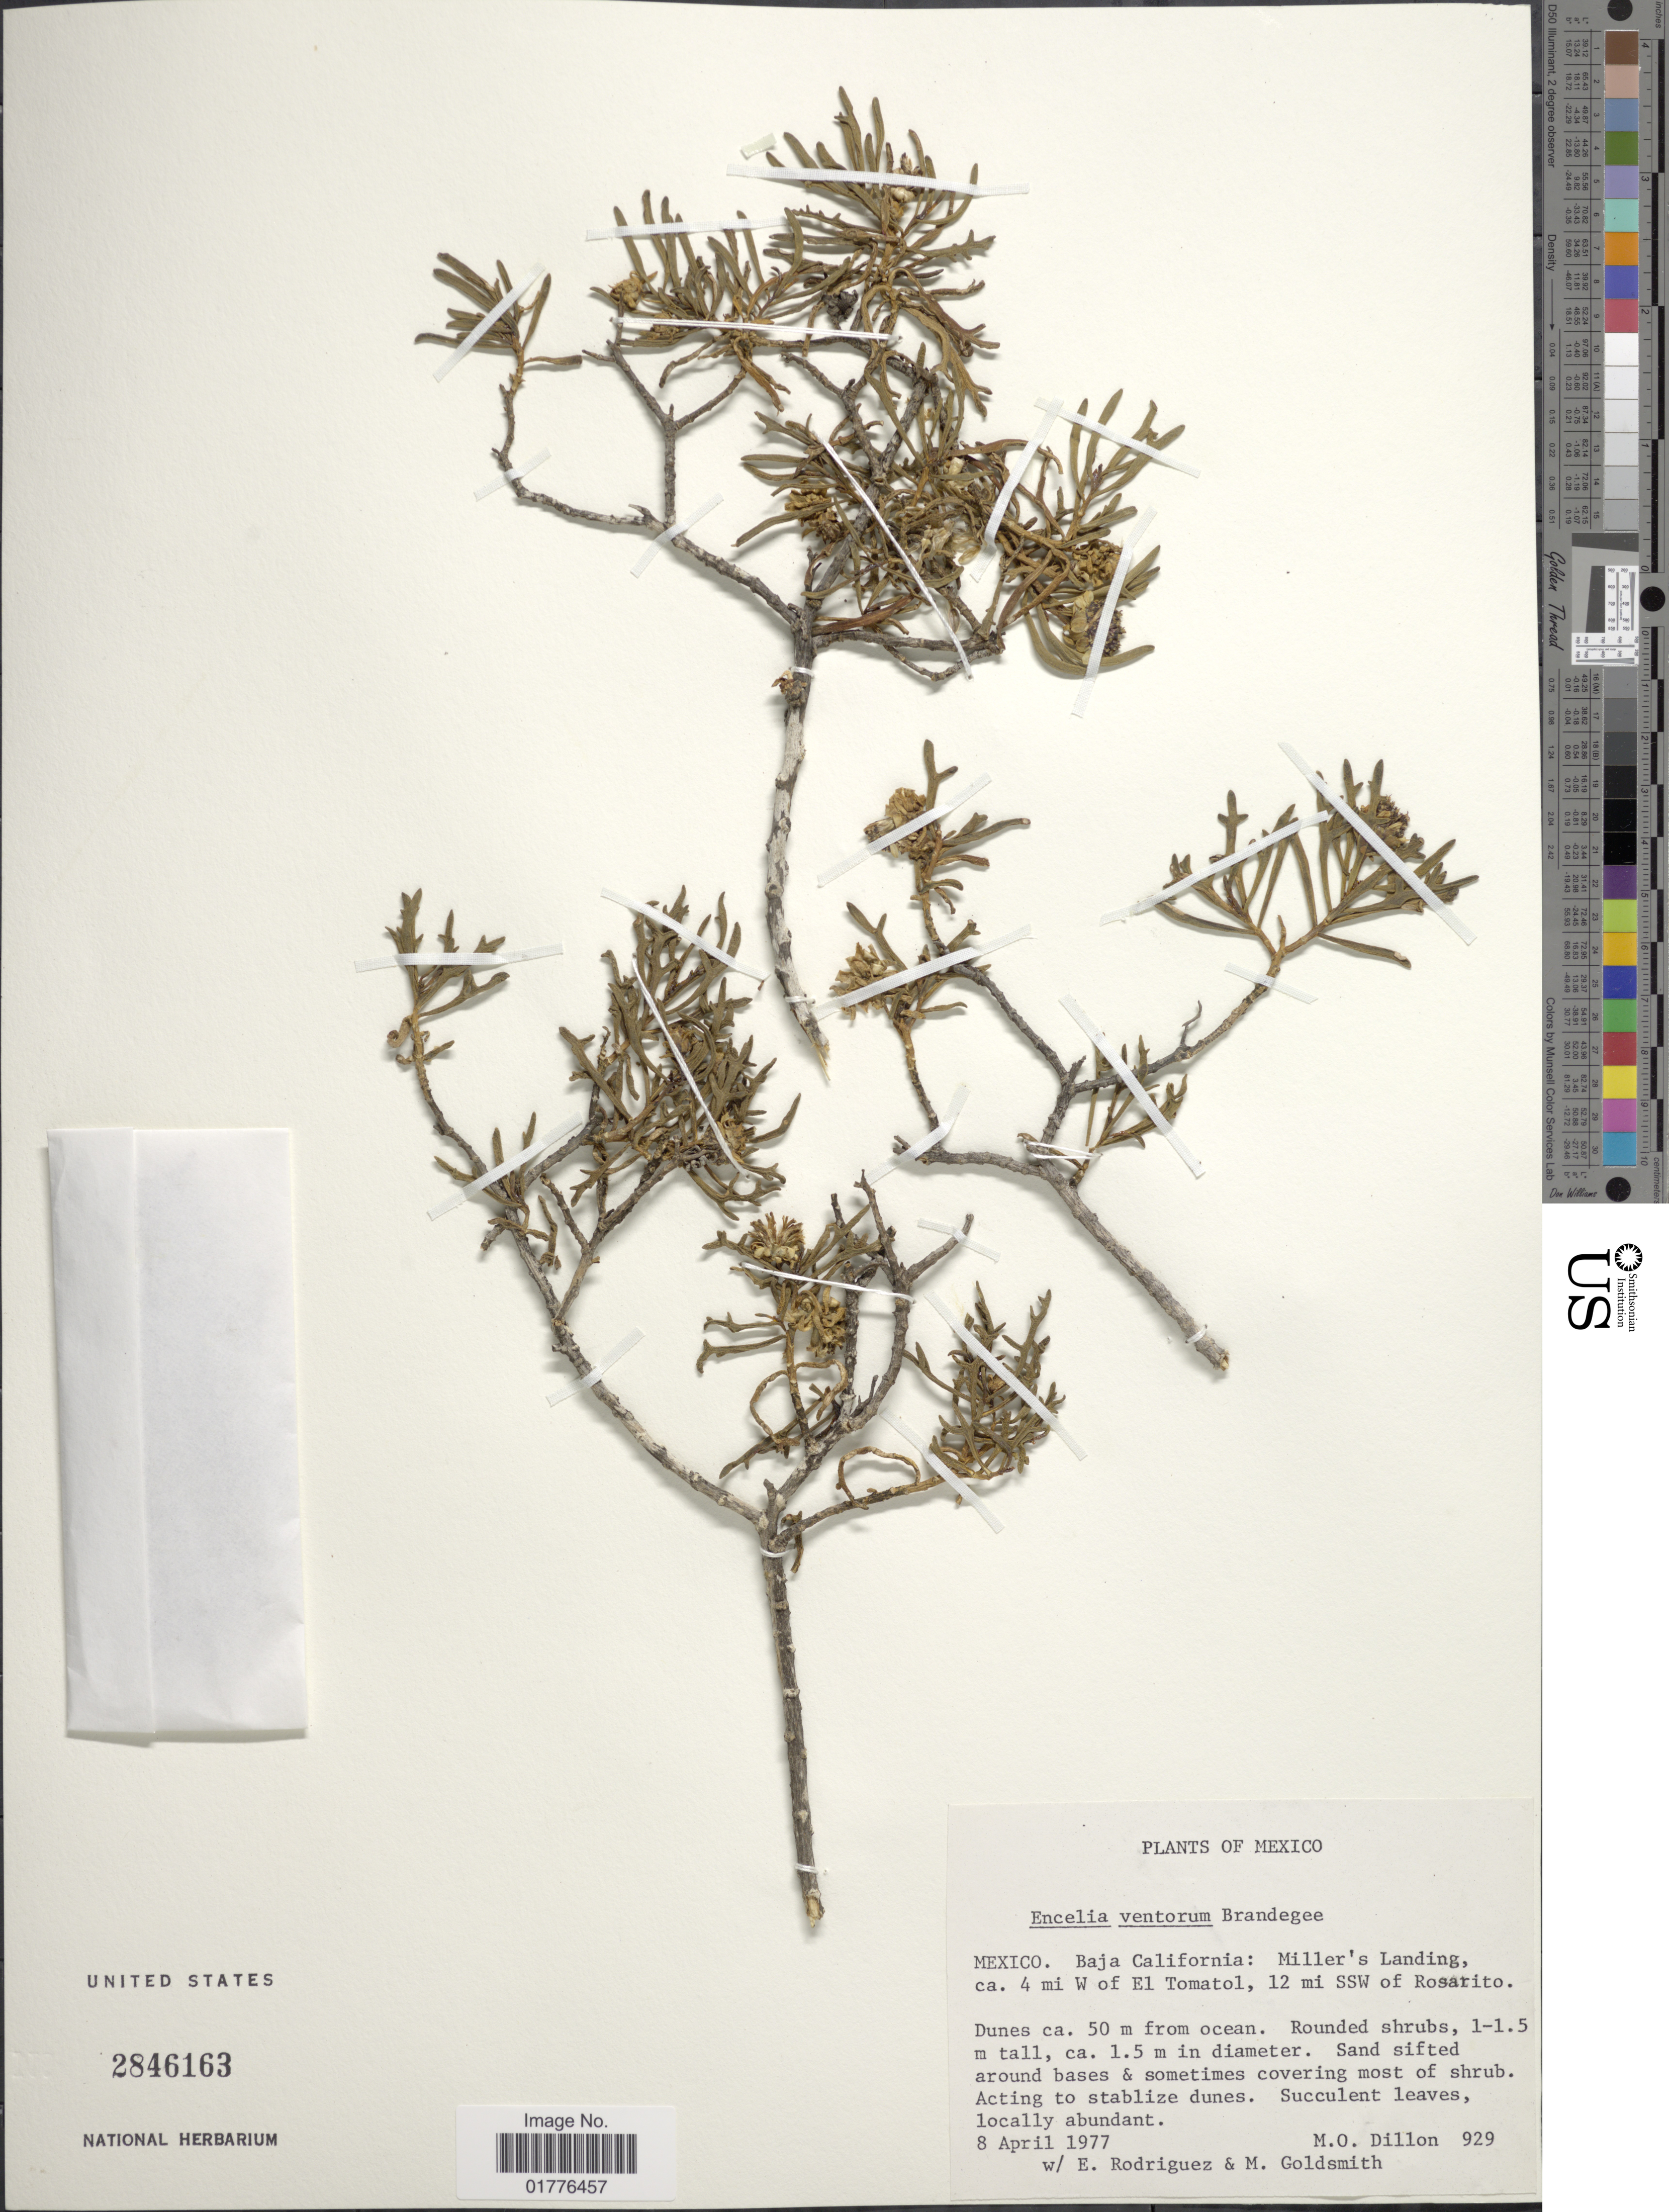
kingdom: Plantae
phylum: Tracheophyta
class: Magnoliopsida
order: Asterales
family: Asteraceae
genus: Encelia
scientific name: Encelia ventorum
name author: Brandegee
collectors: M. O. Dillon, E. Rodriguez & M. Goldsmith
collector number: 929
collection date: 1977-04-08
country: Mexico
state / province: Baja California Sur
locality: Miller's Landing, ca. 4 mi W of El Tomatol, 12 mi SSW of Rosarito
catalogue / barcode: US 2846163